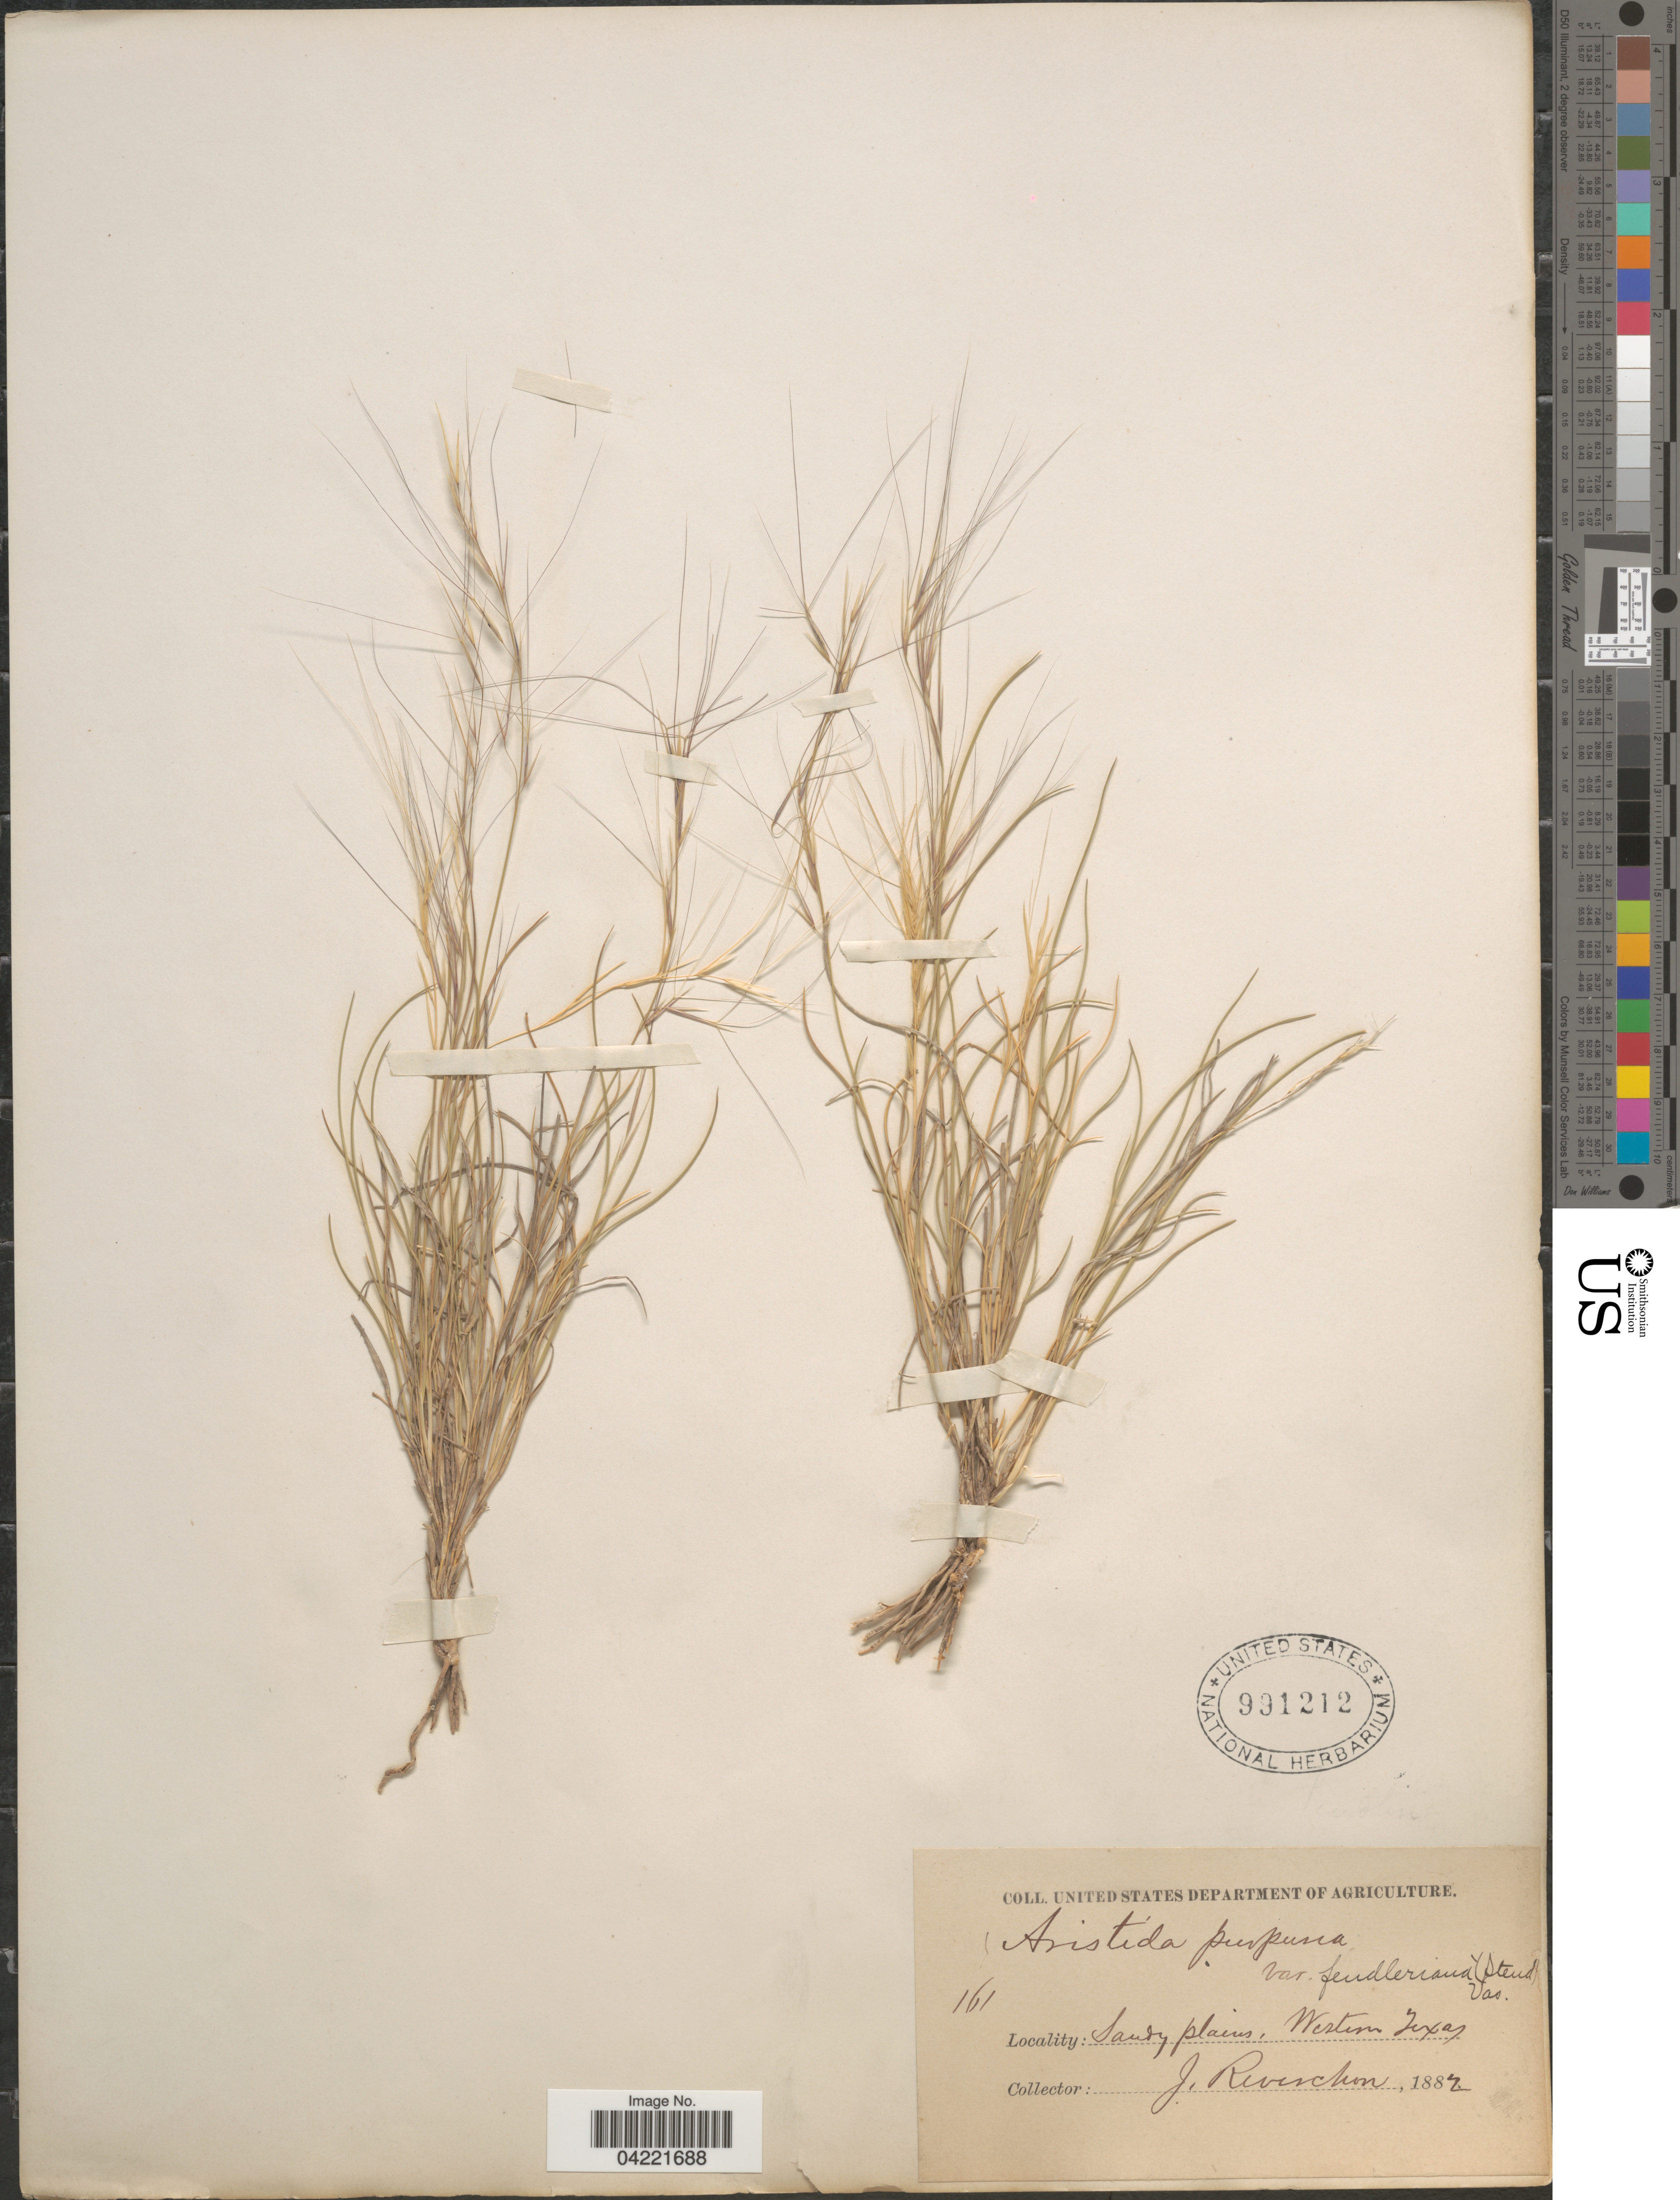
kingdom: Plantae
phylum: Tracheophyta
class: Liliopsida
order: Poales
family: Poaceae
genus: Aristida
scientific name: Aristida purpurea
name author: Nutt.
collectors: J. Reverchon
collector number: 161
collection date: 1882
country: United States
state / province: Texas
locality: Sandy plains. Western Texas.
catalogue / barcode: US 991212